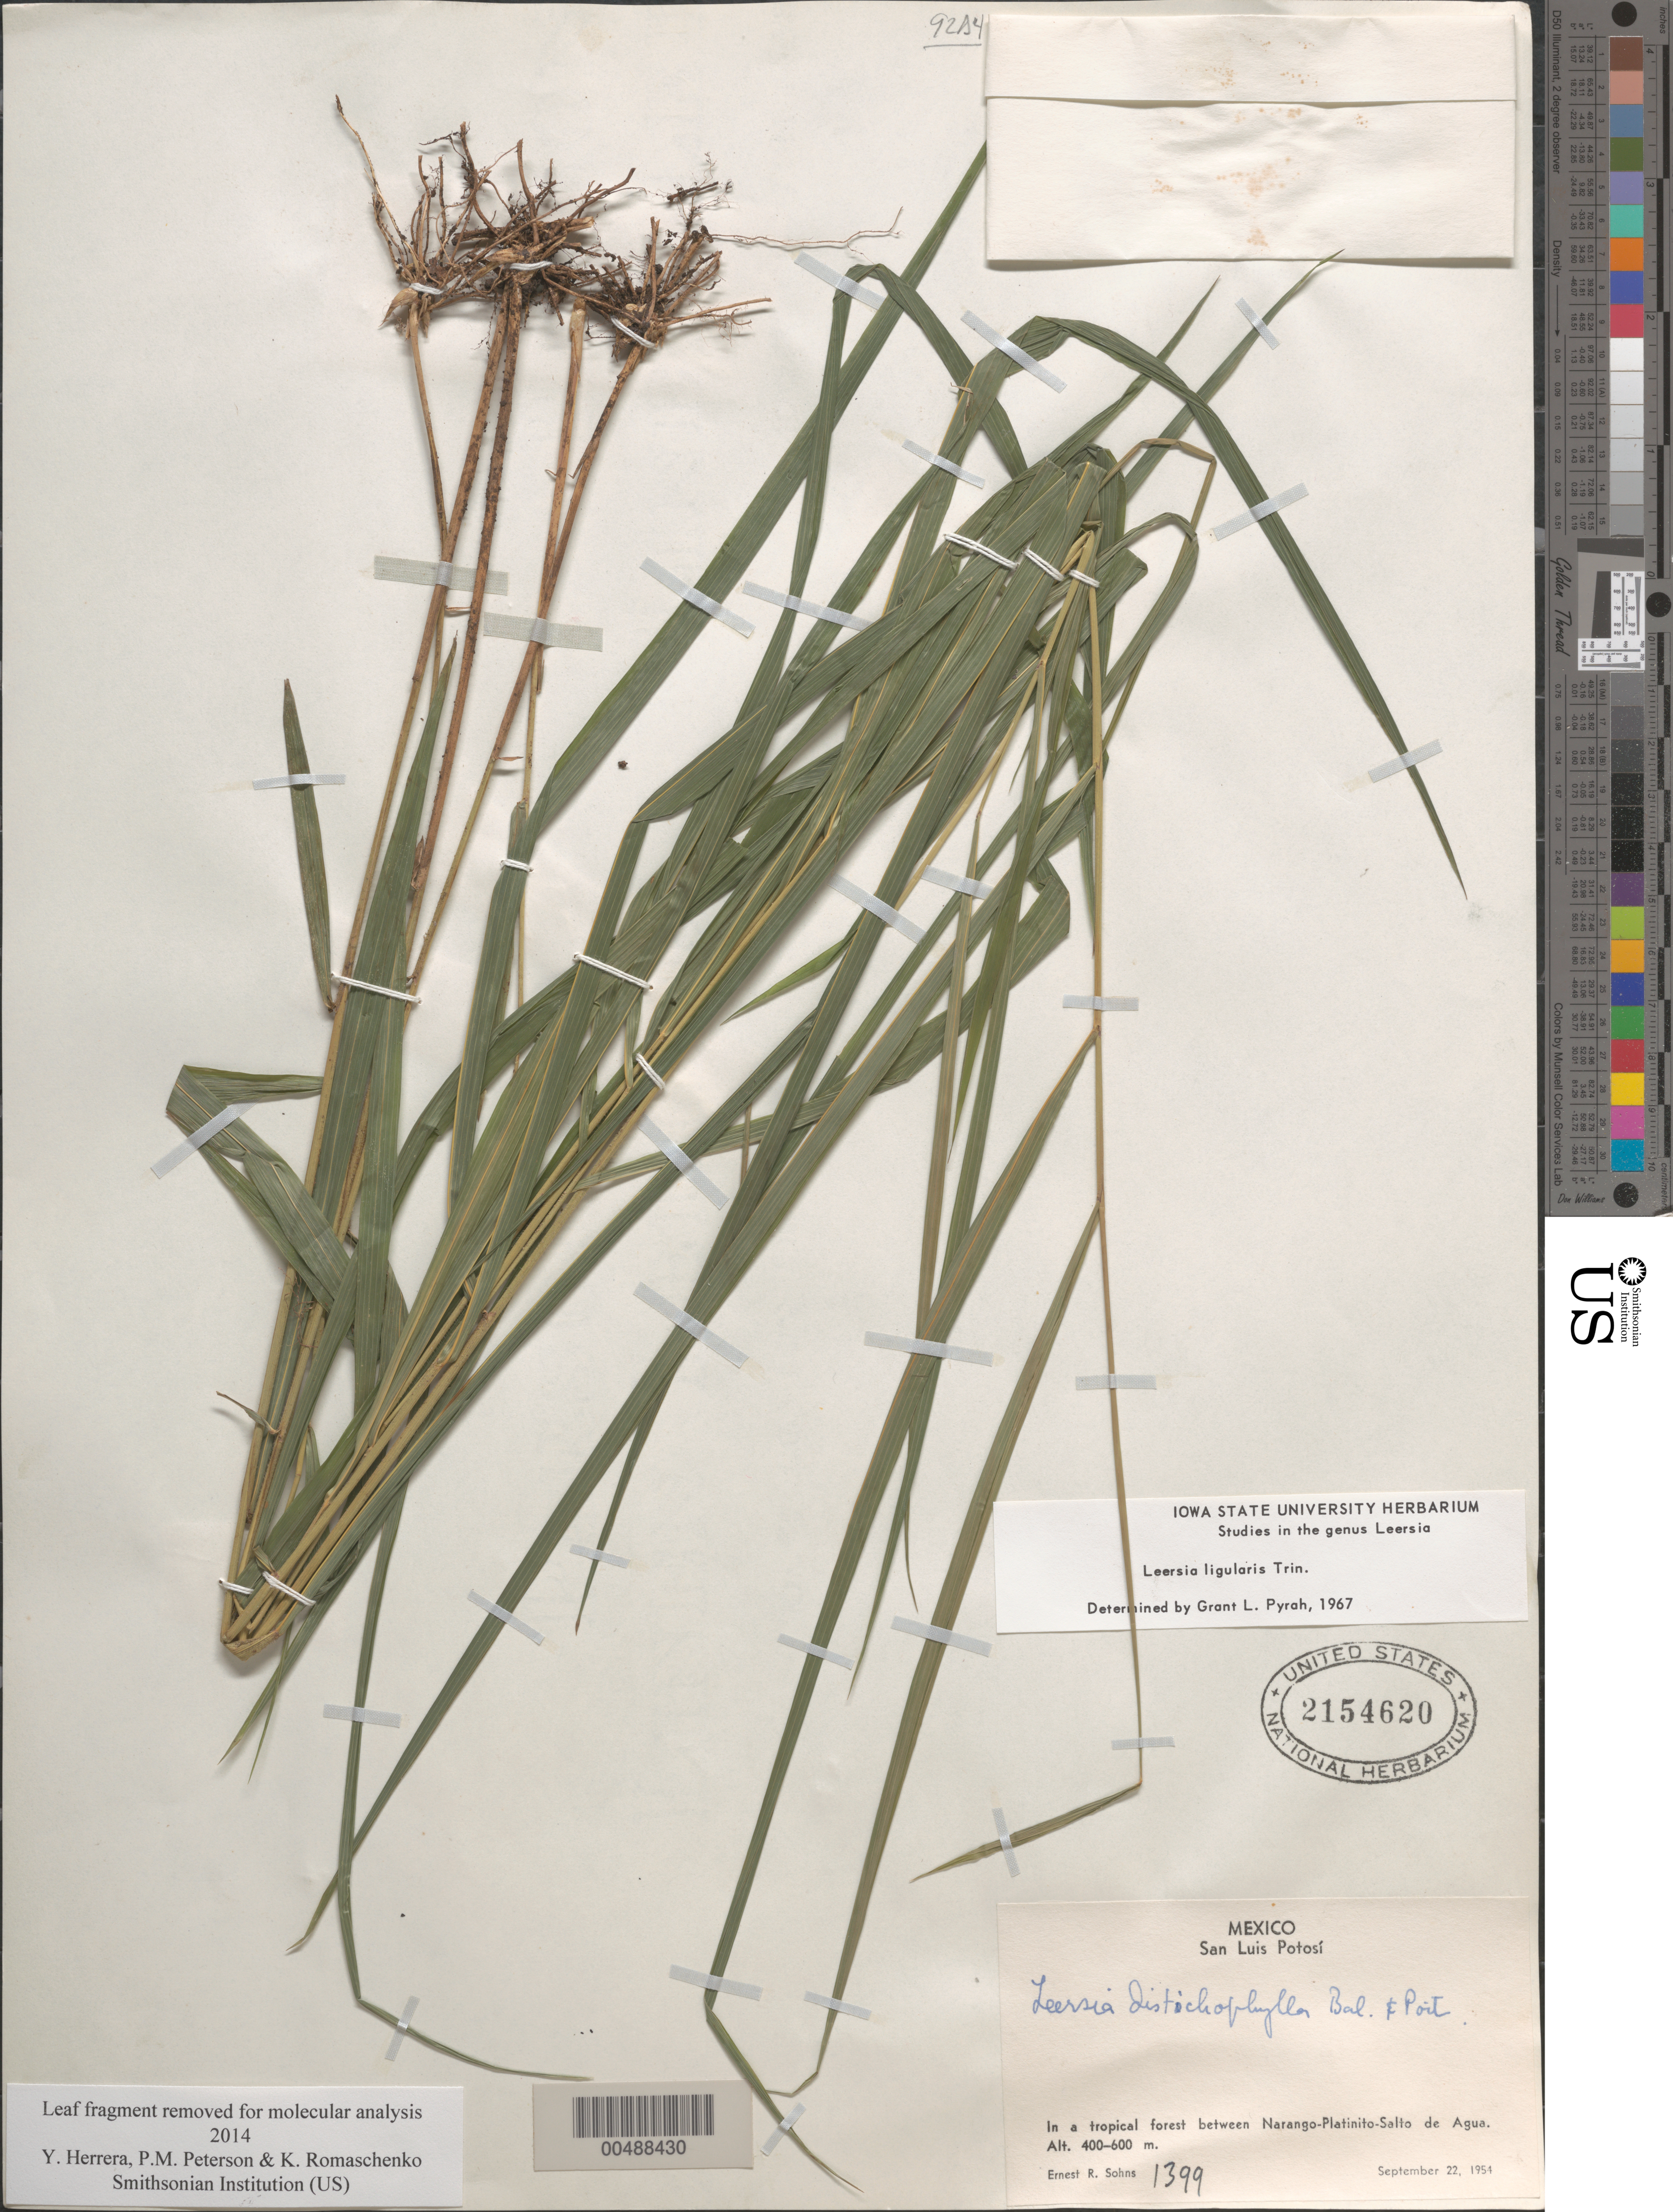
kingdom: Plantae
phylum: Tracheophyta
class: Liliopsida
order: Poales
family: Poaceae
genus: Leersia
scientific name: Leersia ligularis var. breviligularis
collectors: E. R. Sohns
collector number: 1399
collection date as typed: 22 Sep 1951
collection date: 1951-09-22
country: Mexico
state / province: San Luis Potosi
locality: Between Narango-Platinito-Salto de Agua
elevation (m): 400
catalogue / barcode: US 2154620